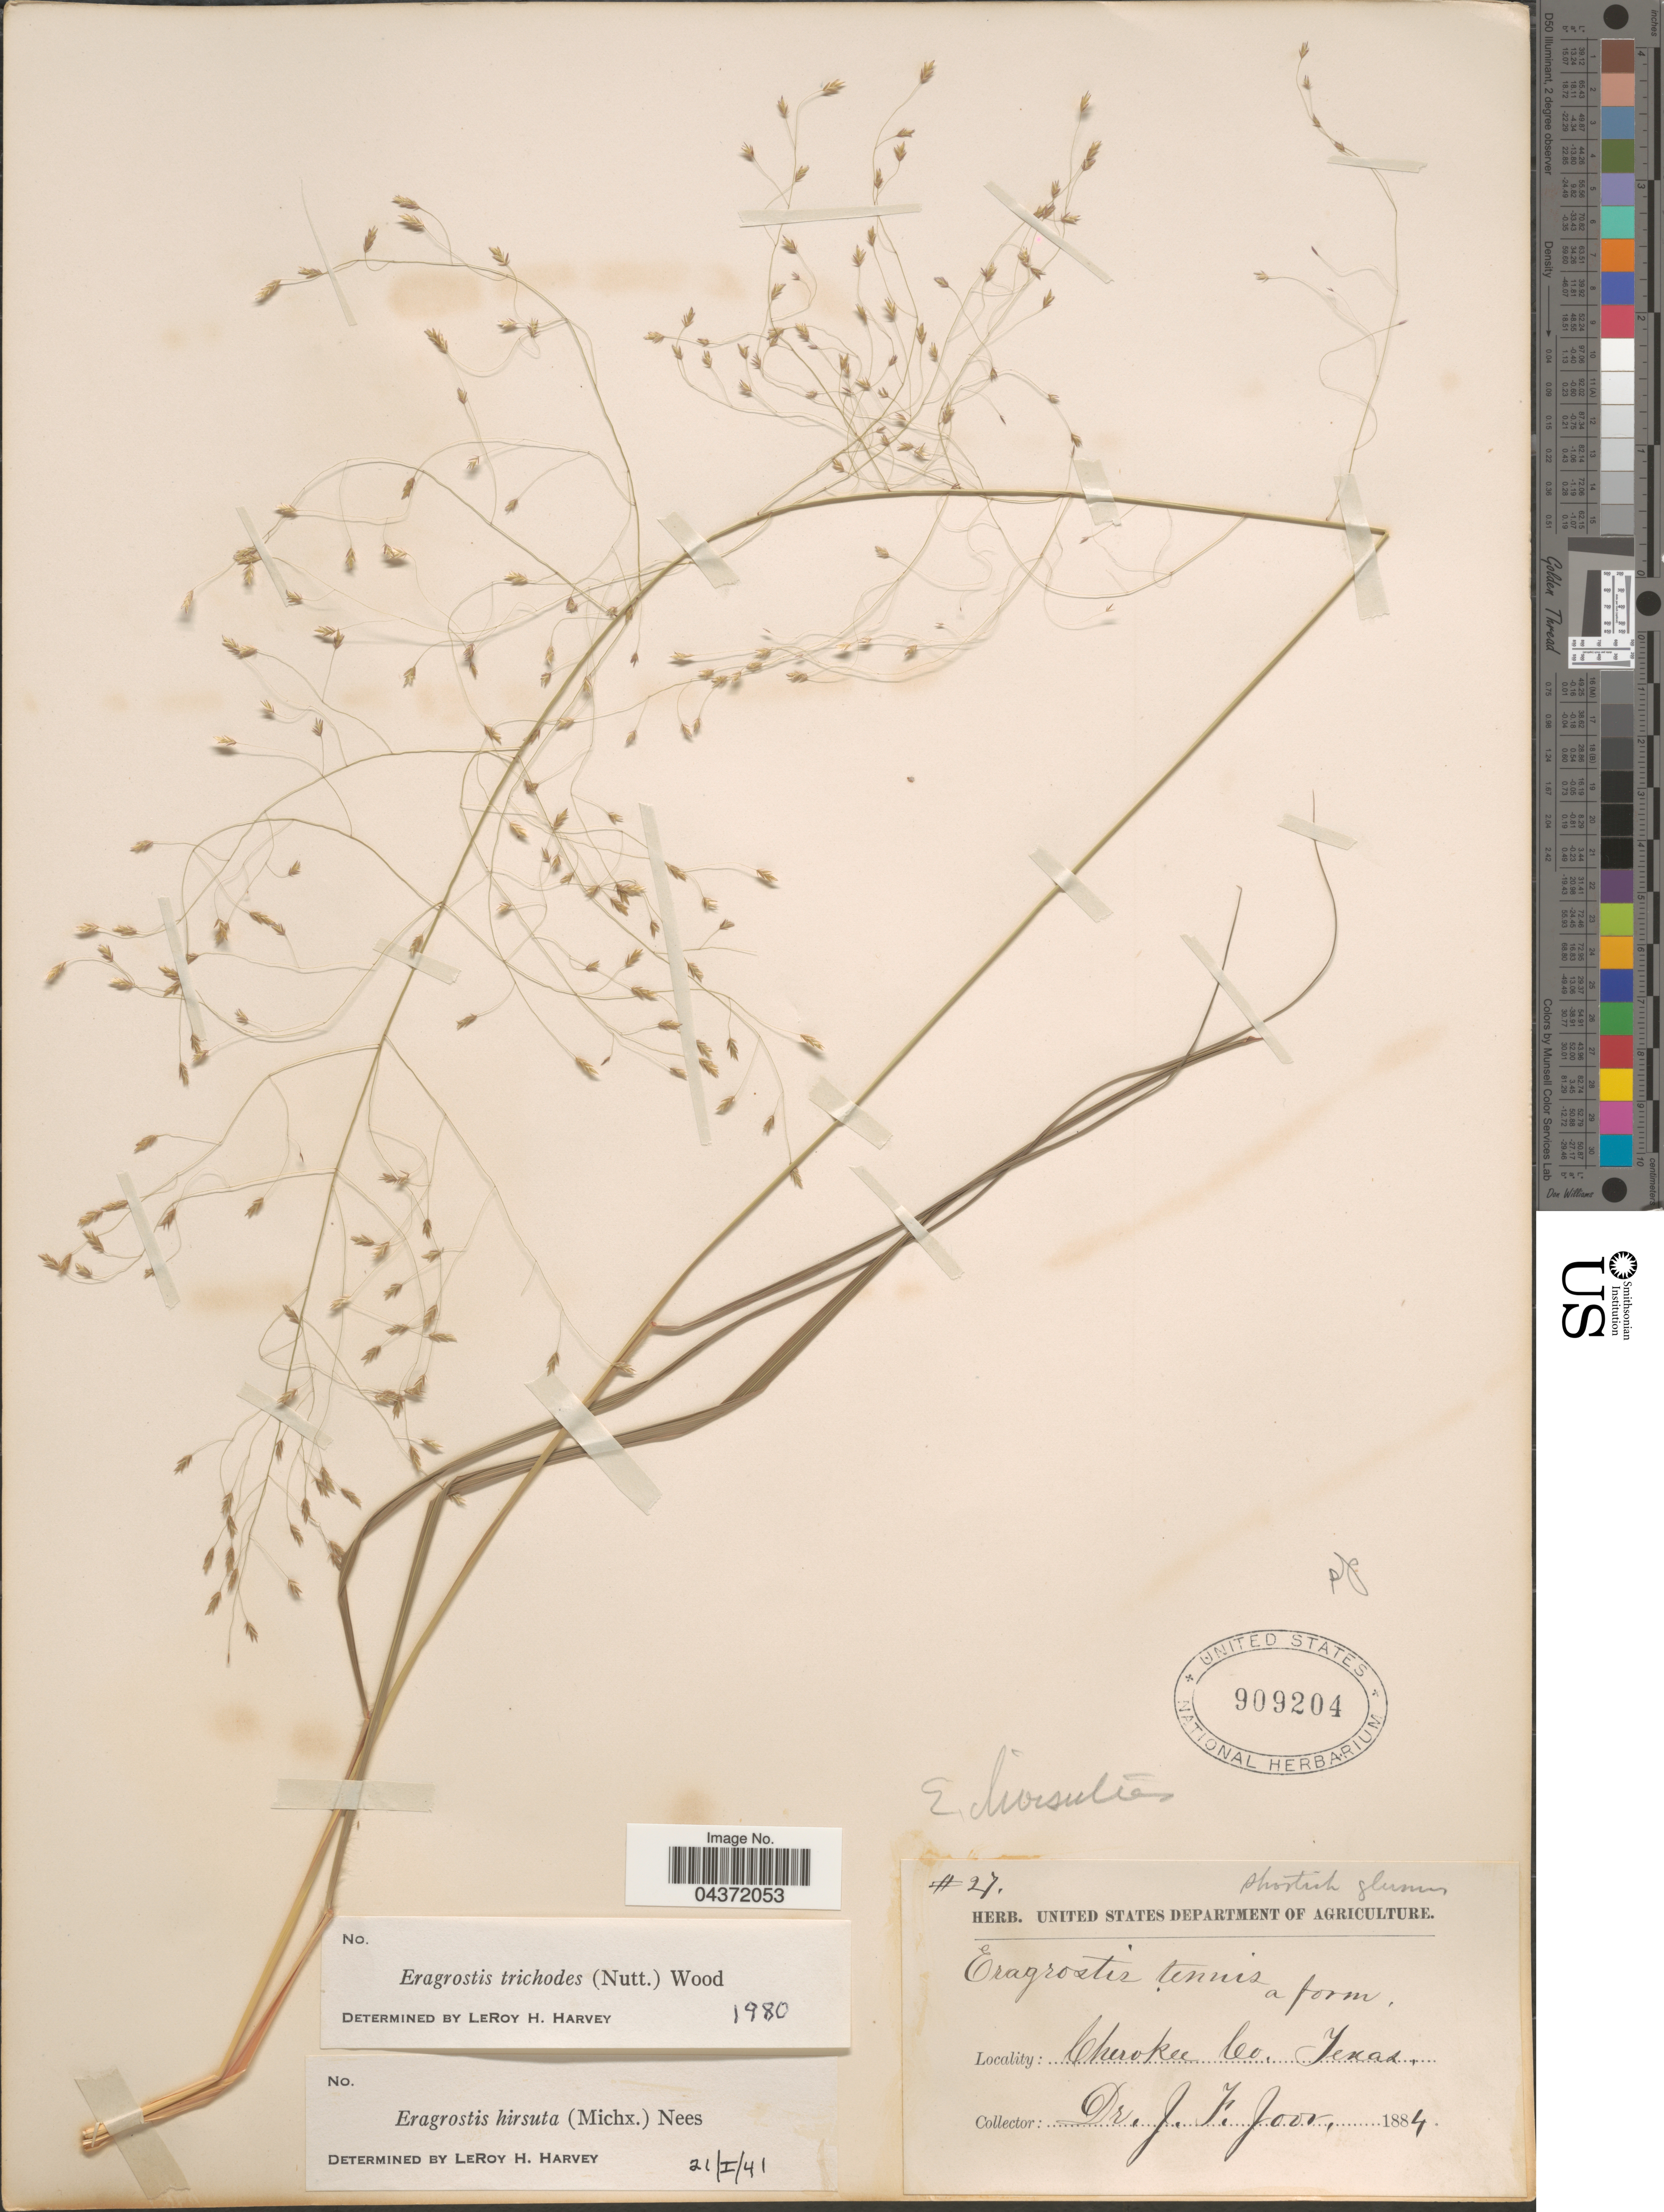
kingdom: Plantae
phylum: Tracheophyta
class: Liliopsida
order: Poales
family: Poaceae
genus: Eragrostis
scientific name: Eragrostis trichodes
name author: (Nutt.) Alph. Wood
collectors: J. F. Joor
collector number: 27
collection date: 1884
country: United States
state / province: Texas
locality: Cherokee Co.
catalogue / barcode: US 909204